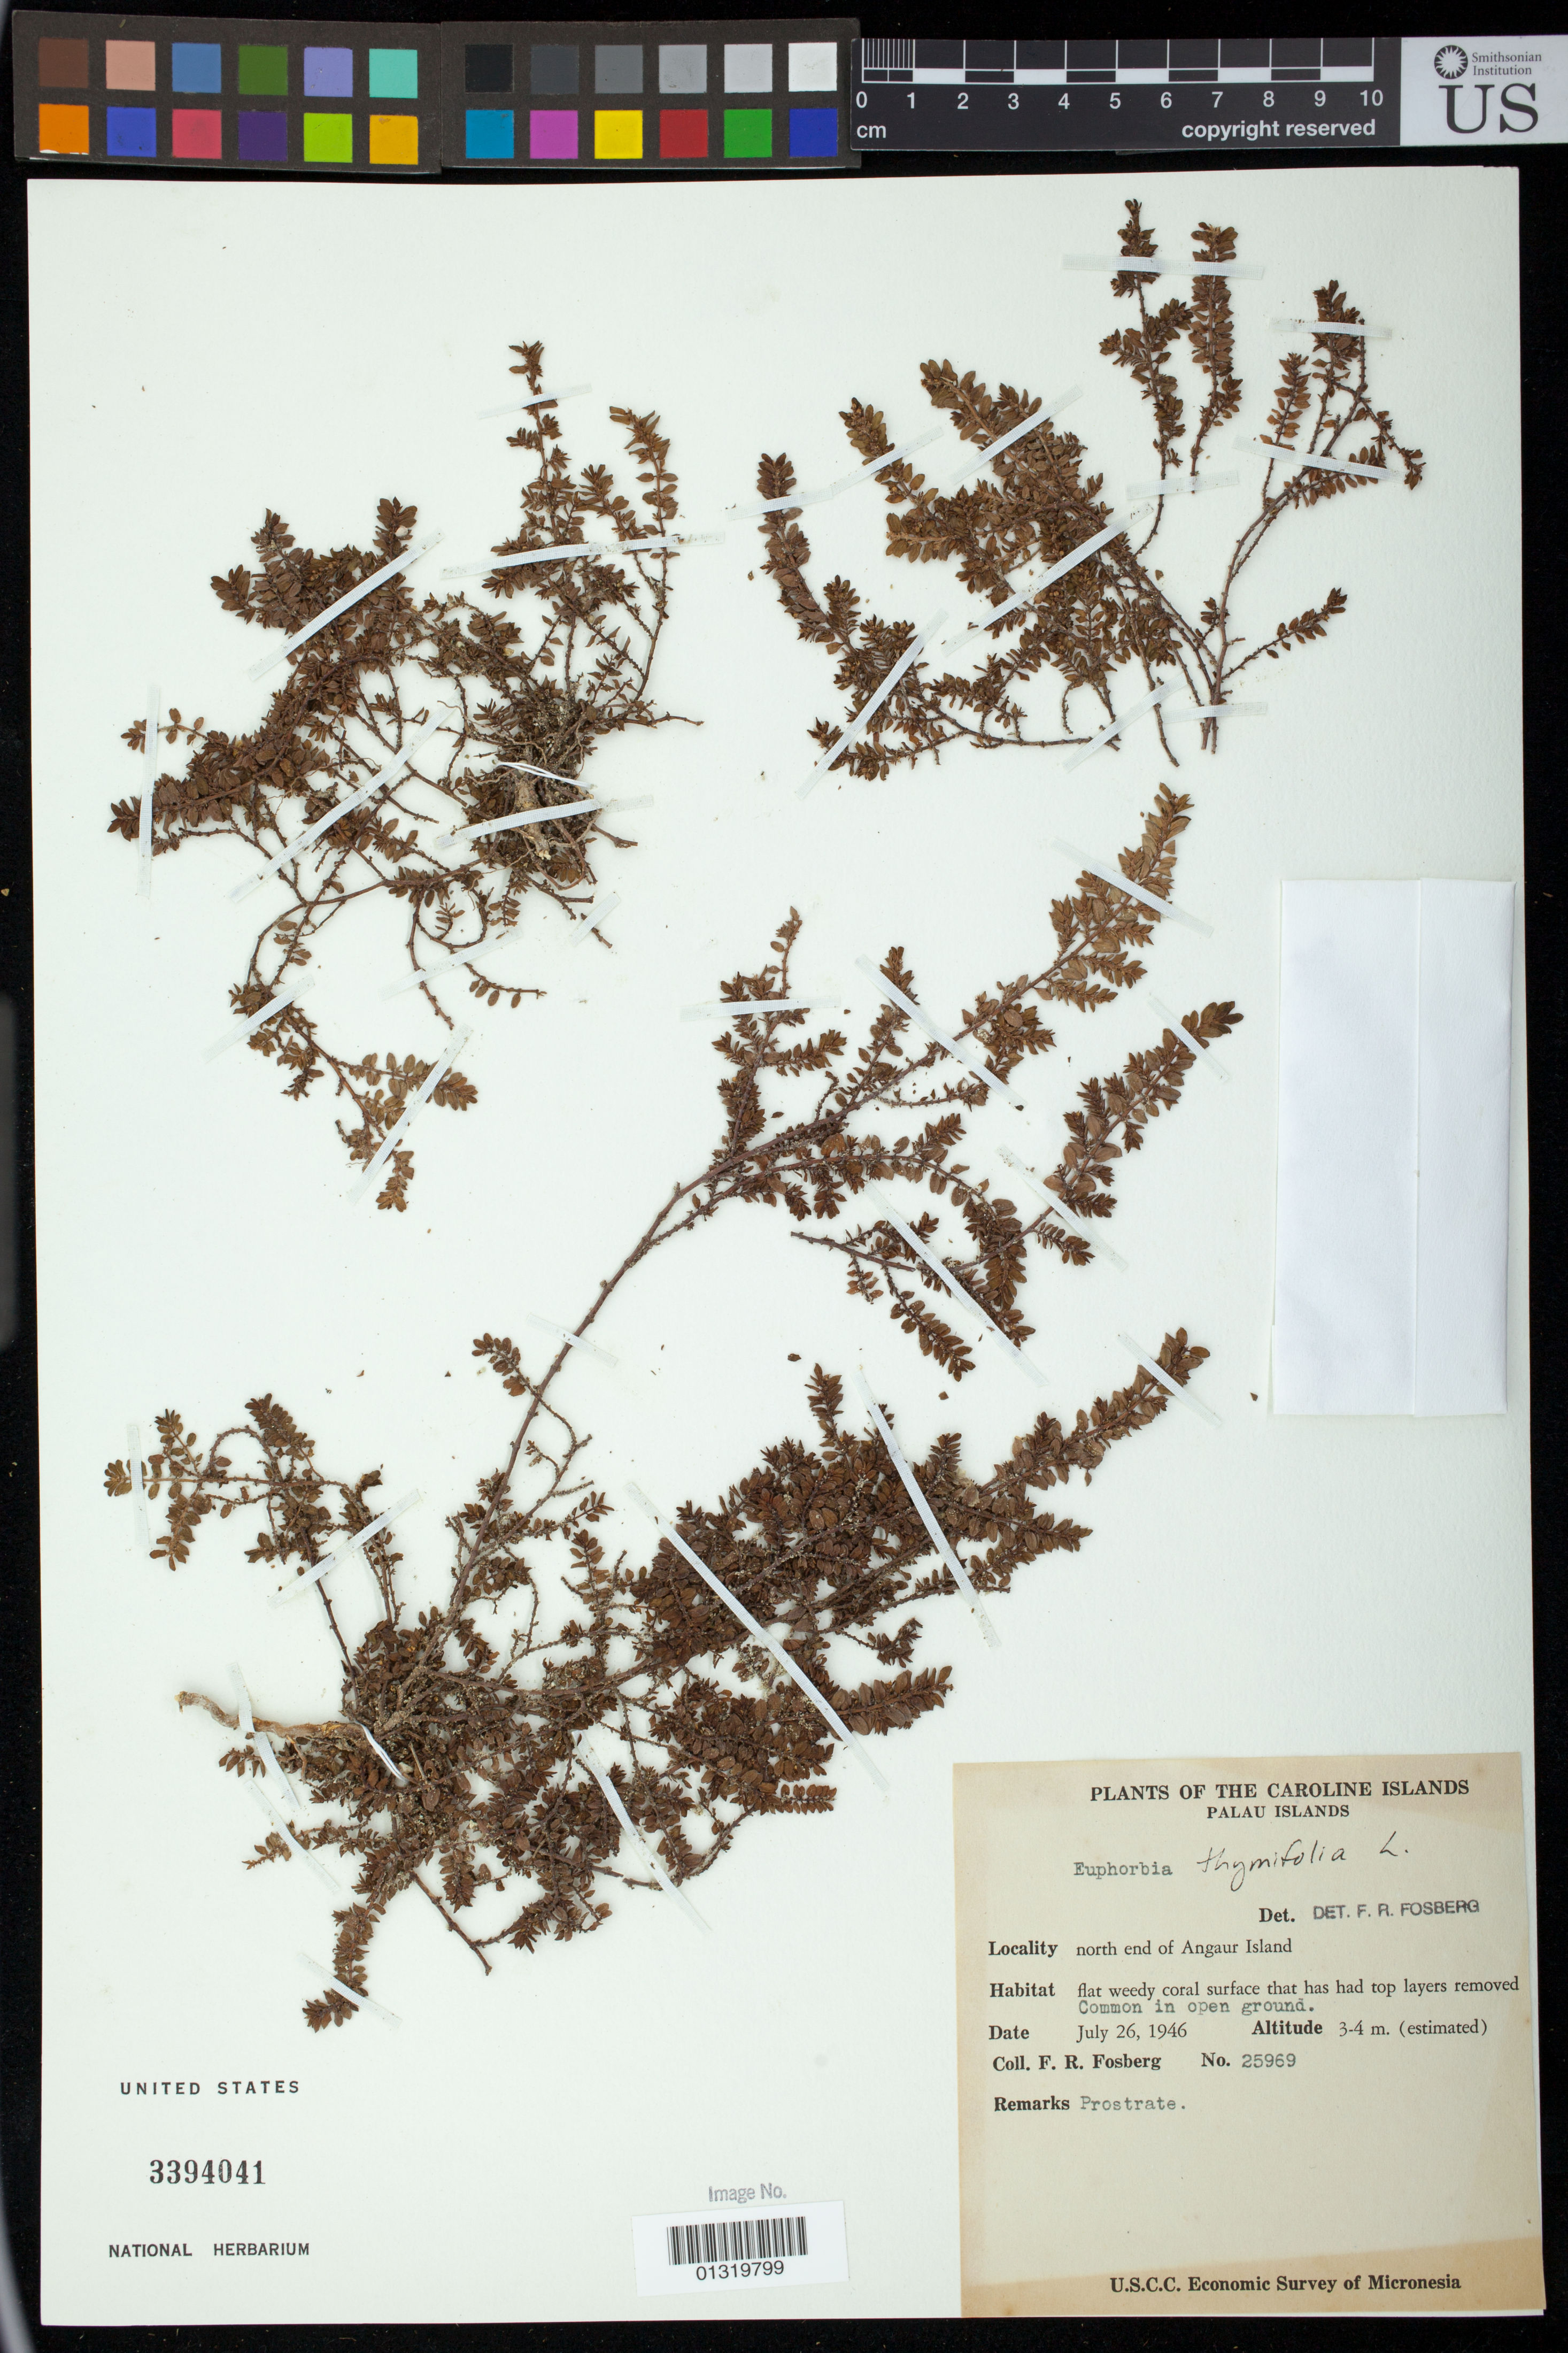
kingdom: Plantae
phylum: Tracheophyta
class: Magnoliopsida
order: Malpighiales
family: Euphorbiaceae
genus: Euphorbia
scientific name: Euphorbia thymifolia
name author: L.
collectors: F. R. Fosberg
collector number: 25969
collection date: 1946-07-26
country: Palau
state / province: Angaur Island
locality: north end of Angaur Island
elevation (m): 3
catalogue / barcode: US 3394041